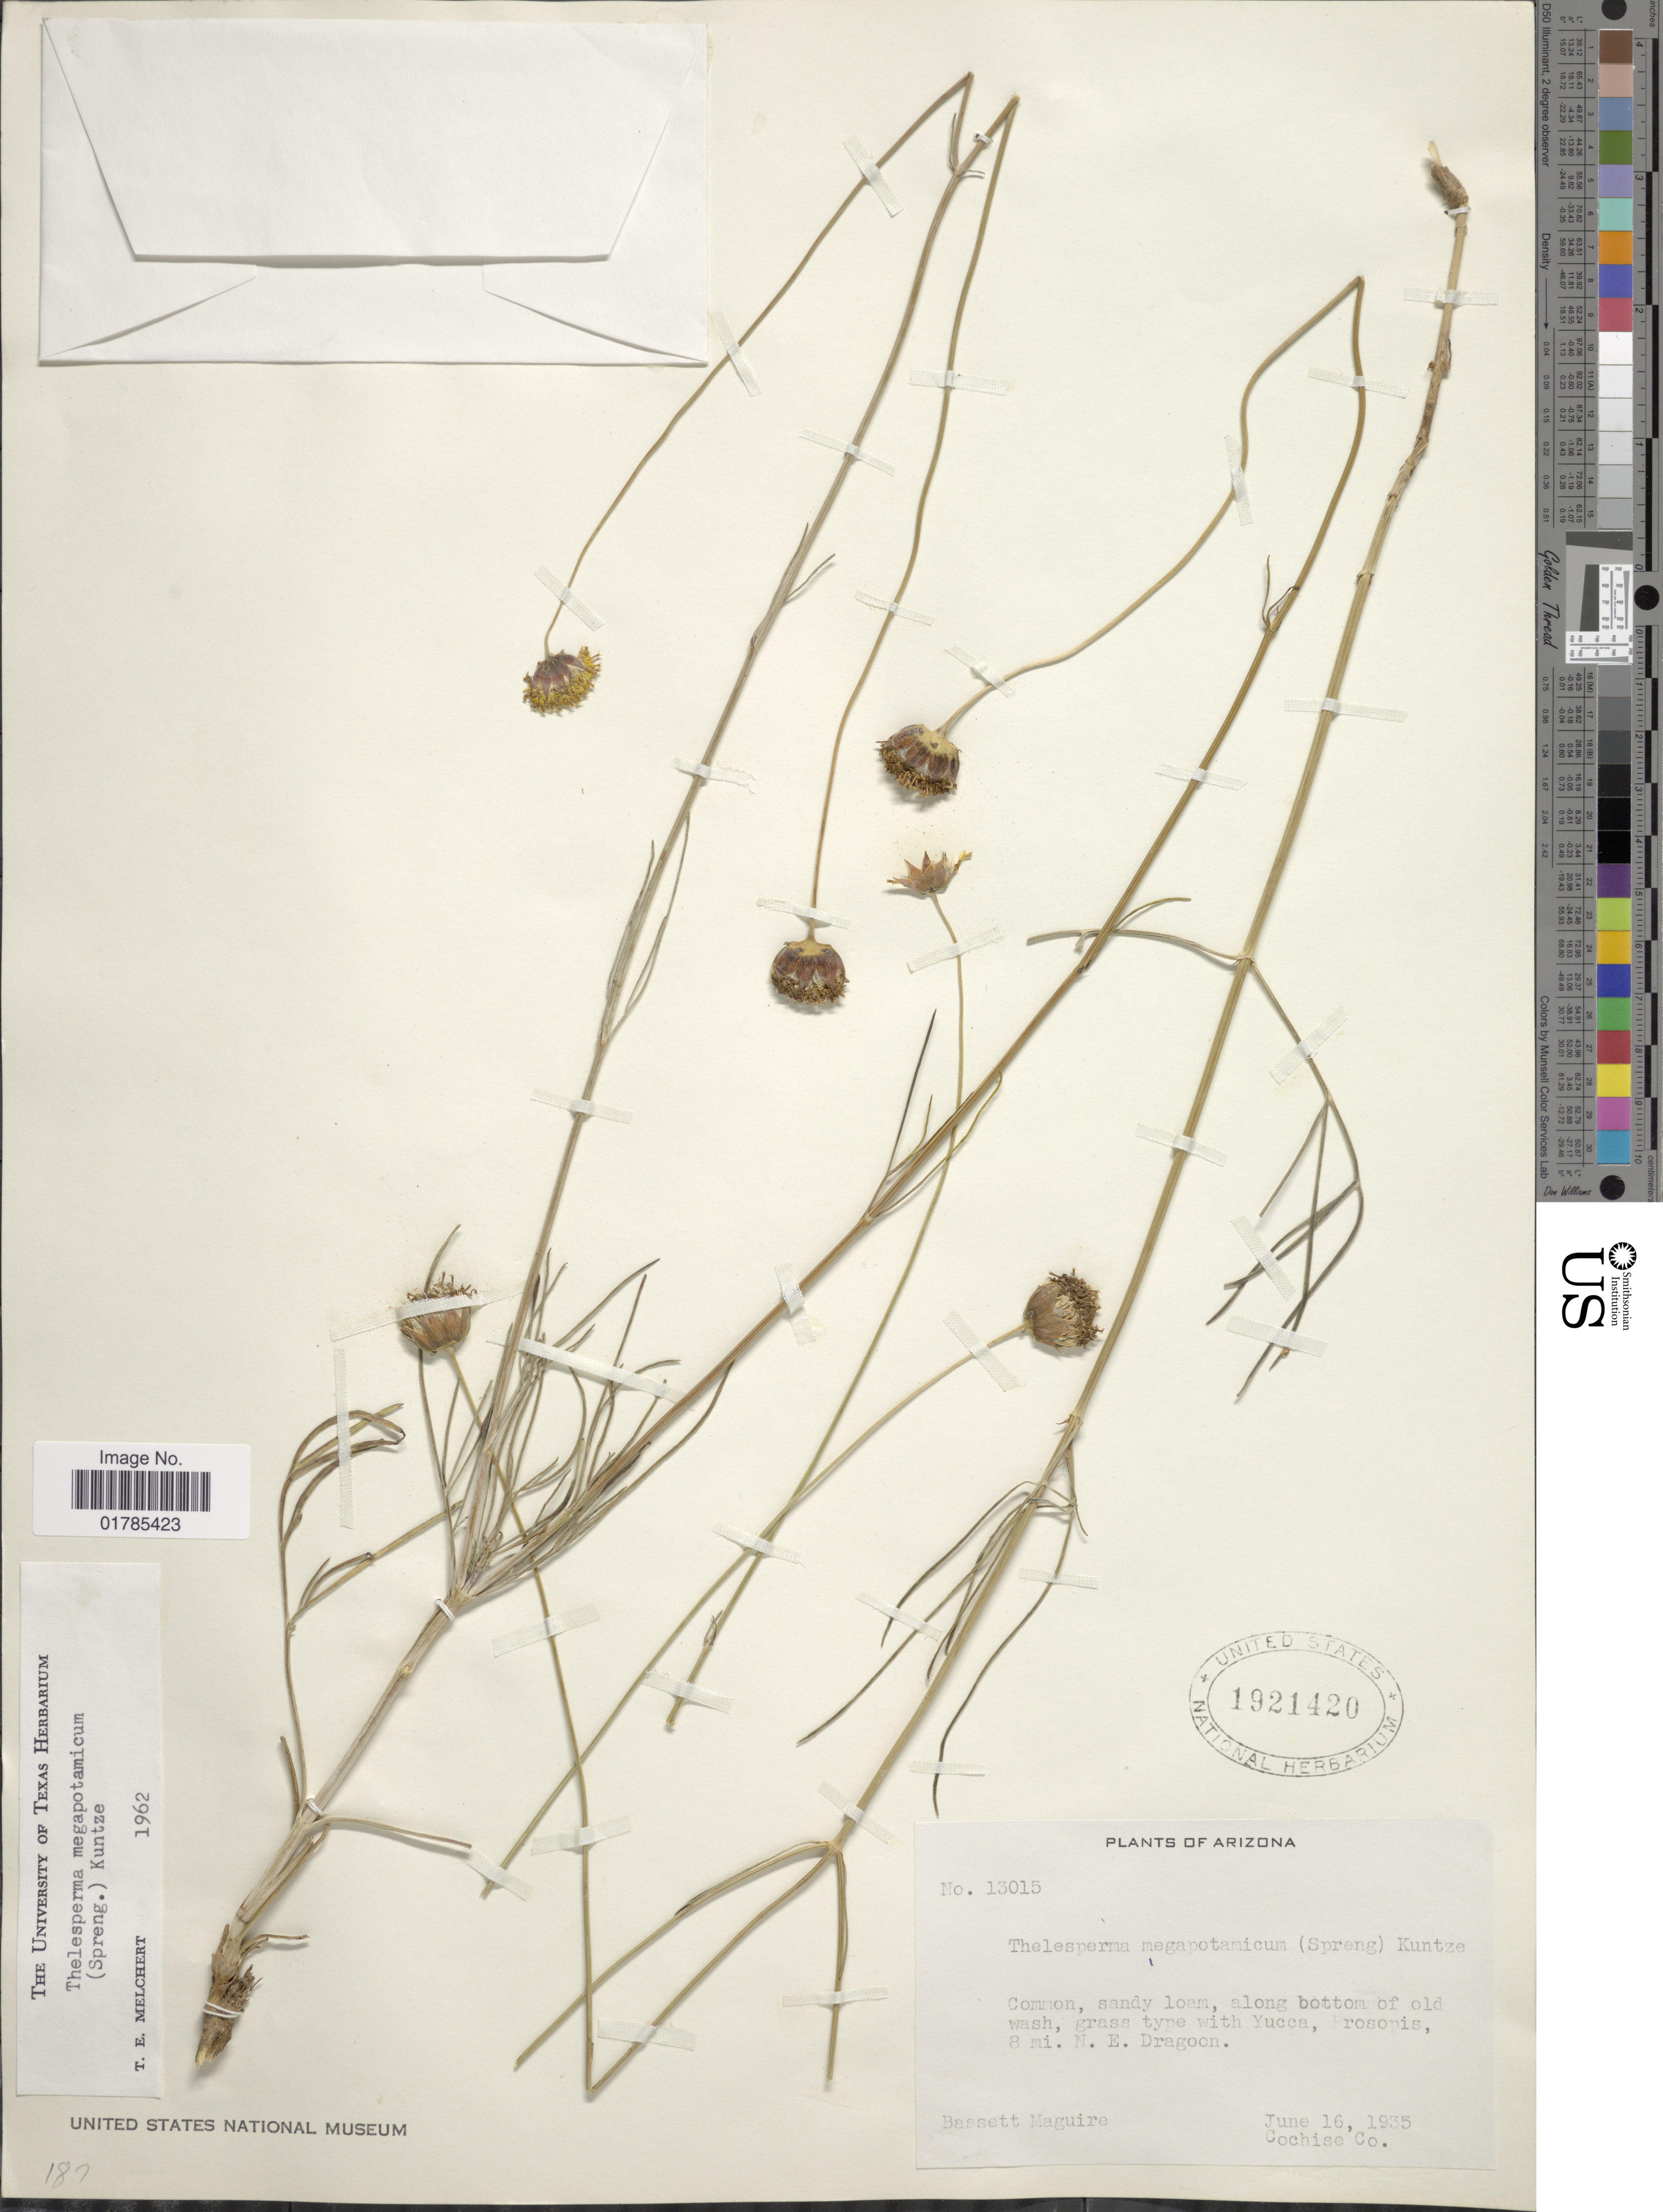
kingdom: Plantae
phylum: Tracheophyta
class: Magnoliopsida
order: Asterales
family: Asteraceae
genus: Thelesperma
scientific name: Thelesperma megapotamicum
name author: (Spreng.) Herter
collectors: B. Maguire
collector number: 13015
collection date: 1935-06-16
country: United States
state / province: Arizona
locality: Along bottom of old wash, 8 mi. N.E. Dragoon, Cochise Co.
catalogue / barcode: US 1921420